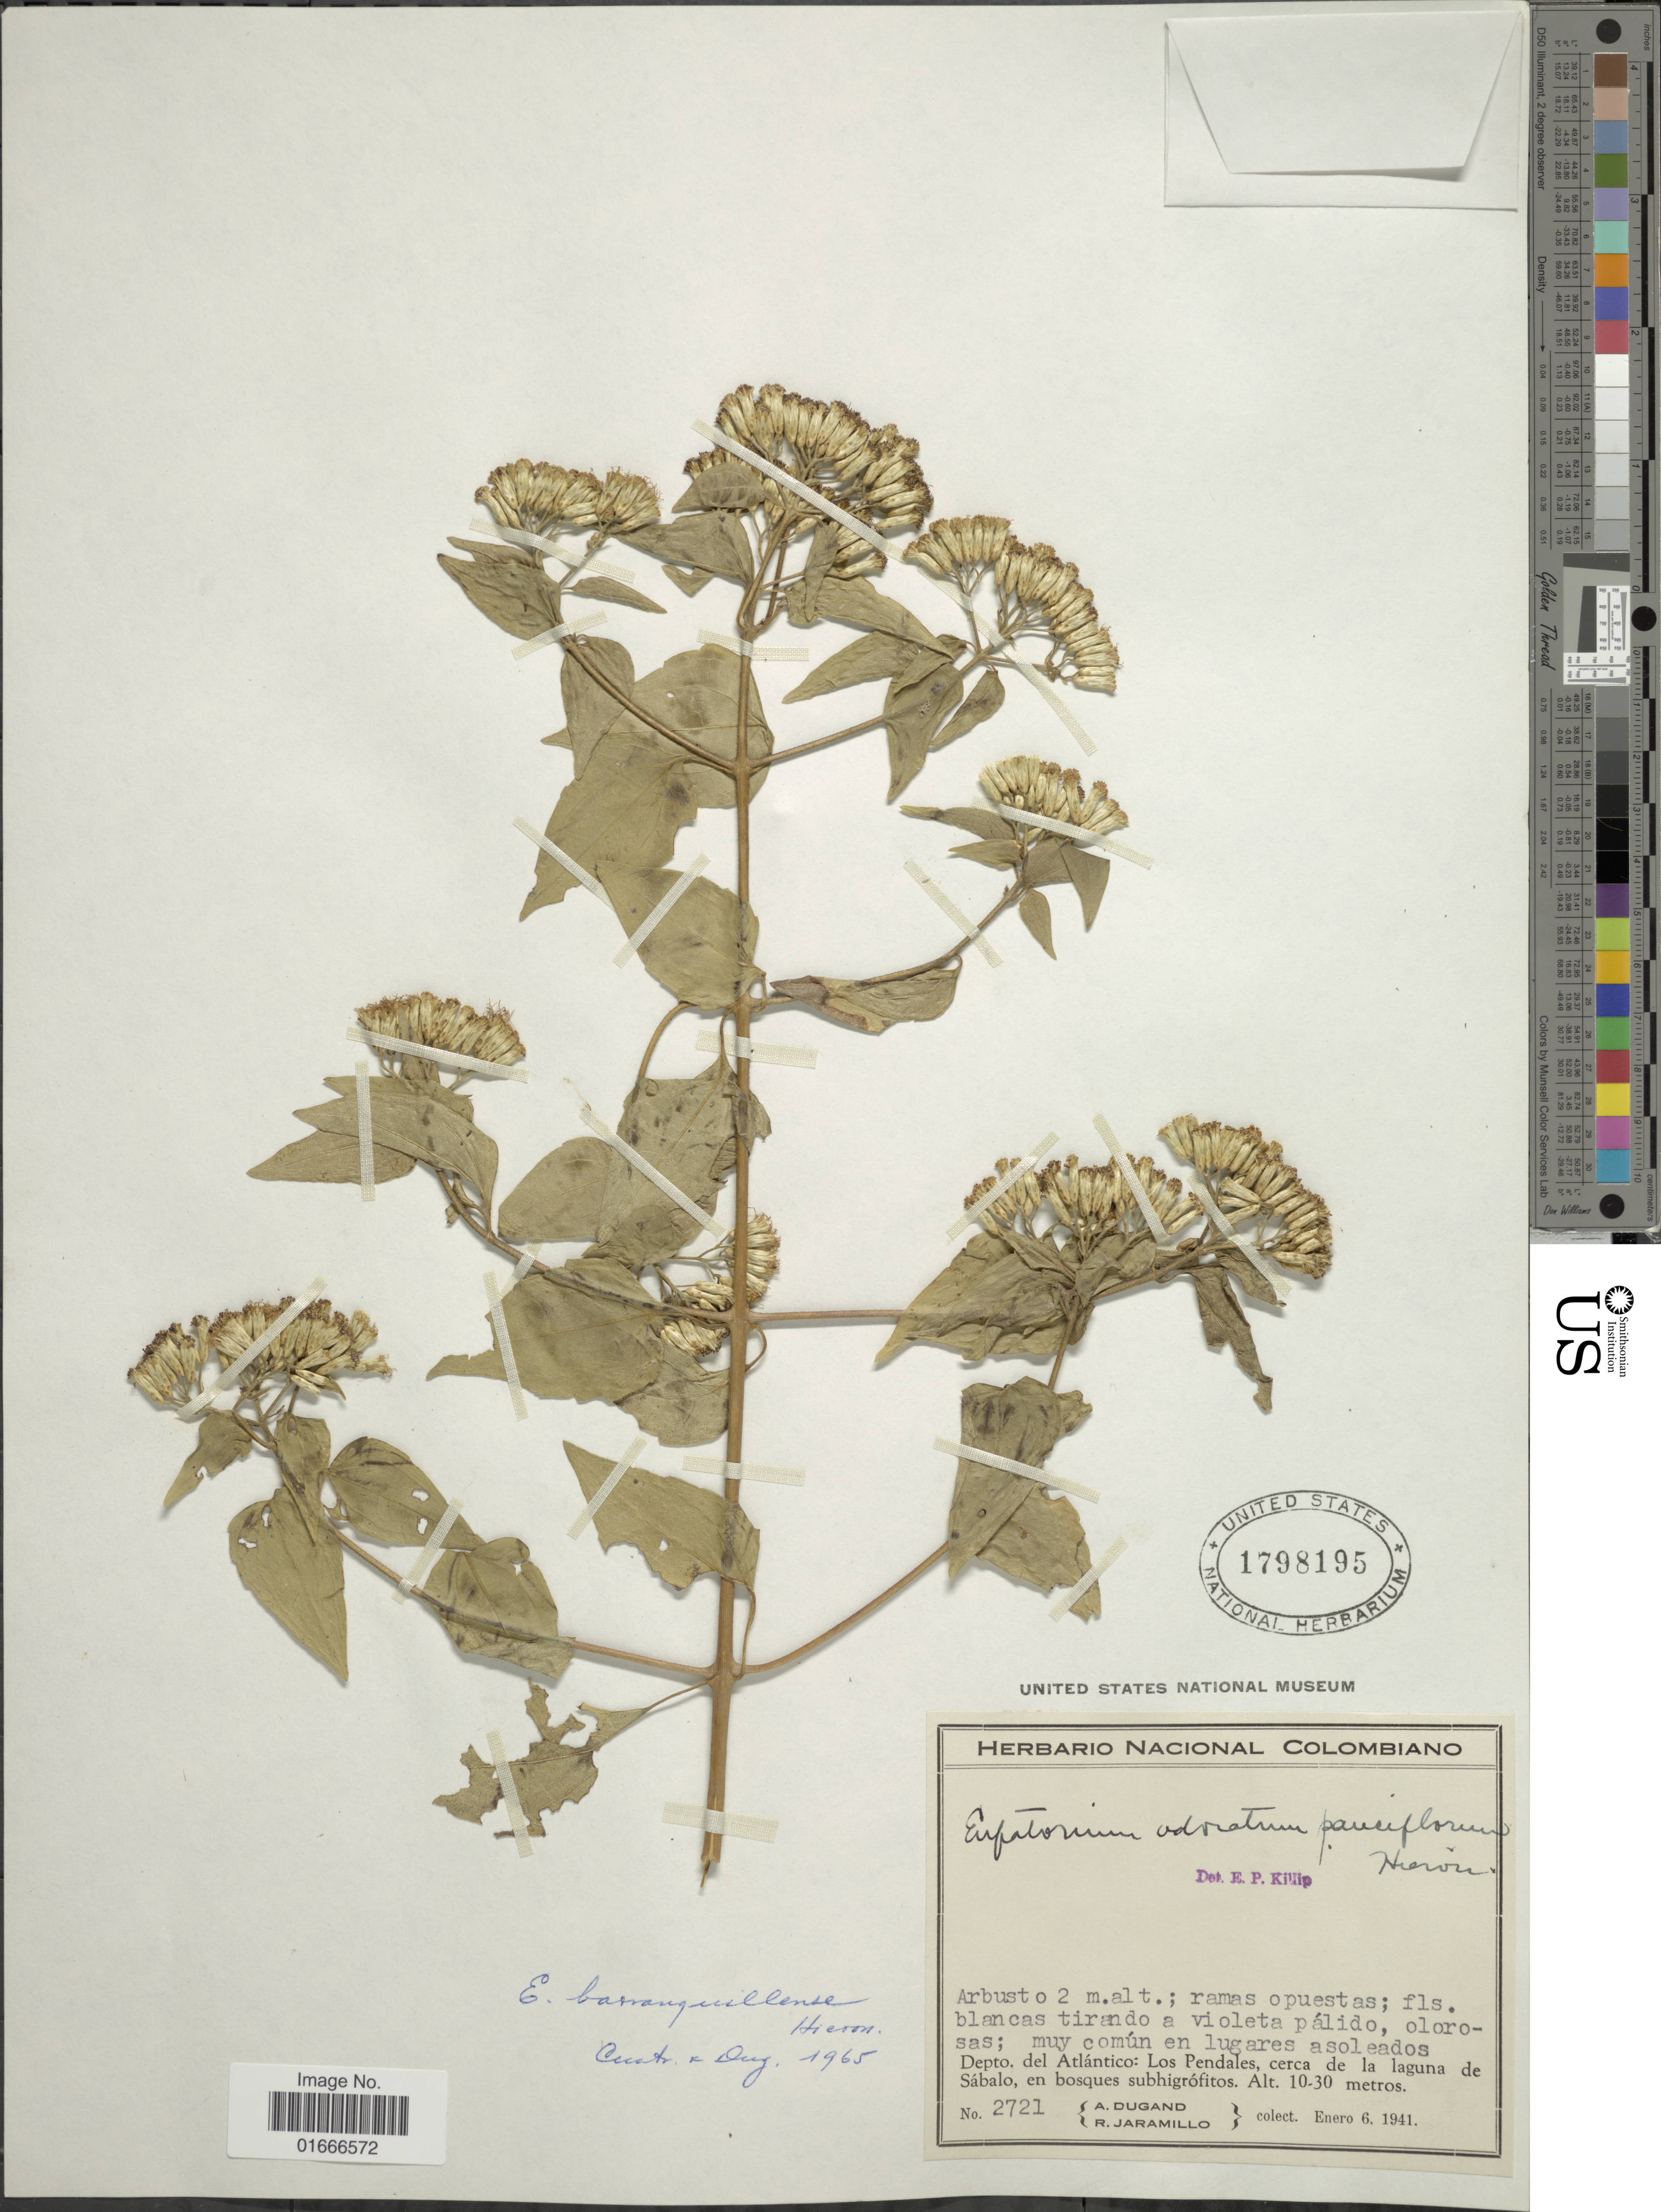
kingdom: Plantae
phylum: Tracheophyta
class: Magnoliopsida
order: Asterales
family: Asteraceae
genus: Chromolaena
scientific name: Chromolaena barranquillensis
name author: (Hieron.) R.M. King & H. Rob.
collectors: A. Dugand & R. Jaramillo M.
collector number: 2721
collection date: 1941-01-06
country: Colombia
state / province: Atlántico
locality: Los Pendales, cerca de la laguna de Sabalo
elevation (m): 10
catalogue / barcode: US 1798195